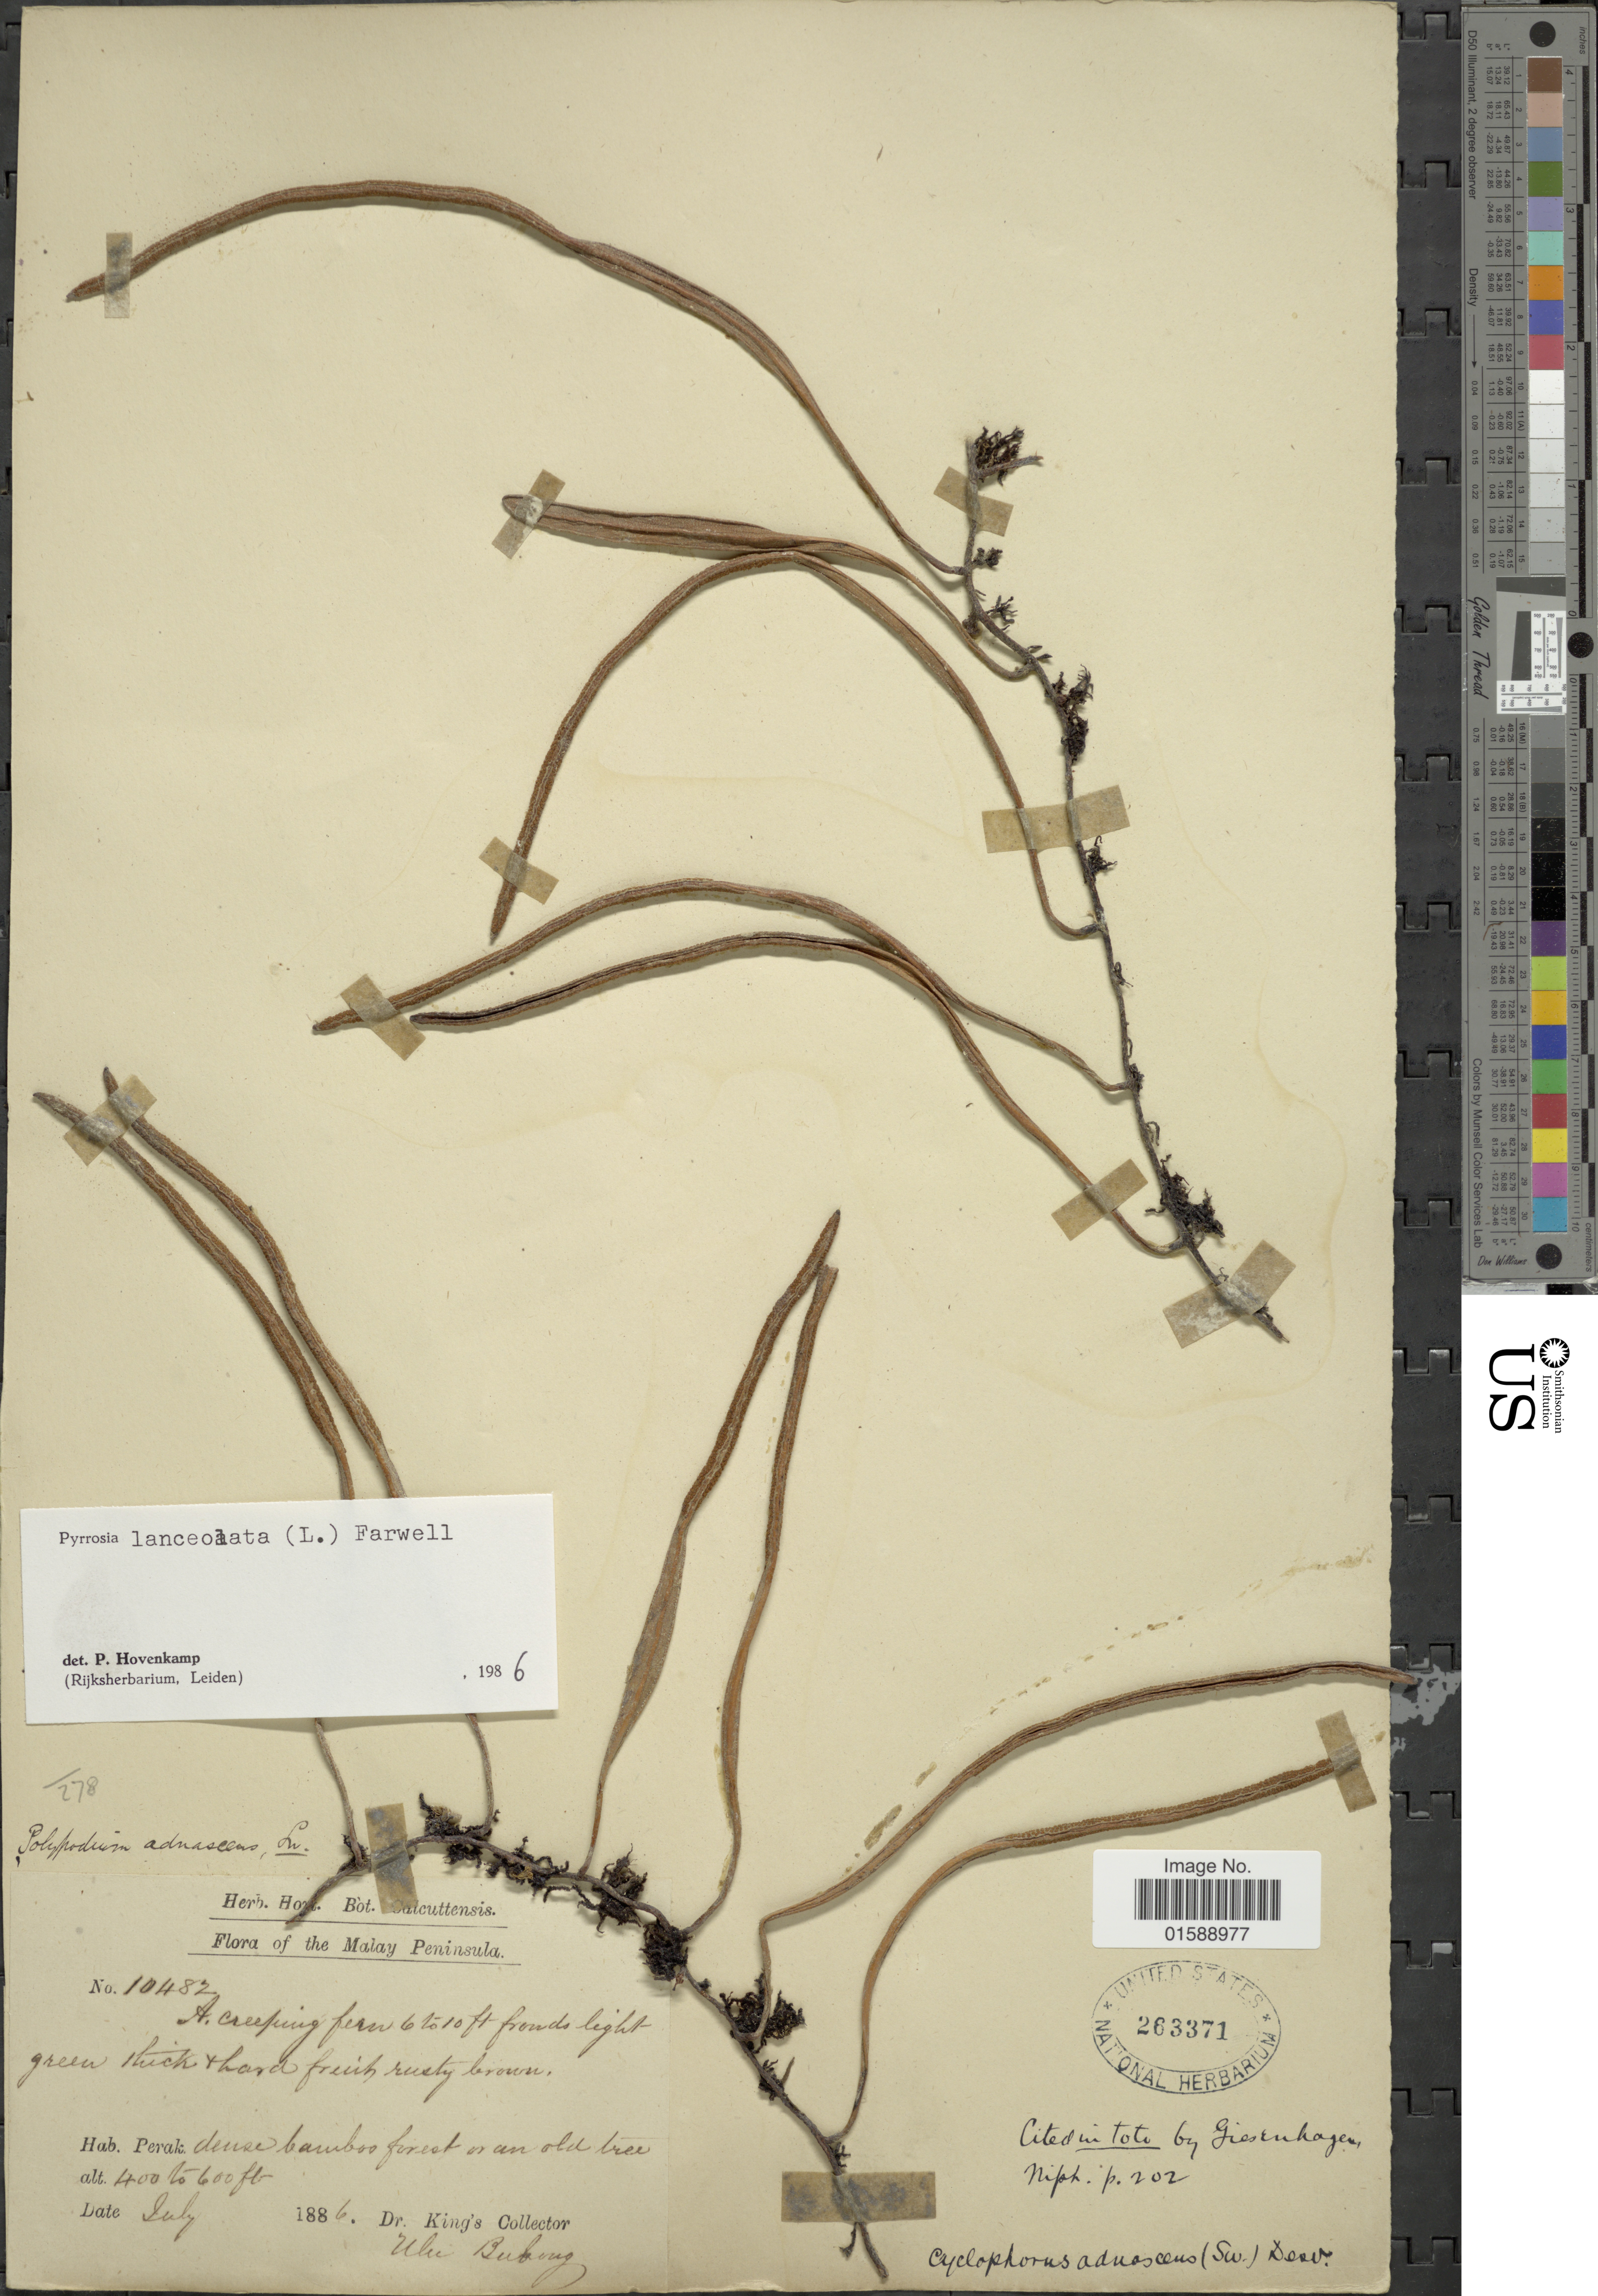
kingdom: Plantae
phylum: Tracheophyta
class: Polypodiopsida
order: Polypodiales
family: Polypodiaceae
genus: Pyrrosia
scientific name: Pyrrosia lanceolata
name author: (L.) Farw.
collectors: Dr. King's collector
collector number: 10482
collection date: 1886-07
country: Malaysia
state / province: Perak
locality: Malay Peninsula. dense bamboo forest on an old tree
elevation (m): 122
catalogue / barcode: US 263371